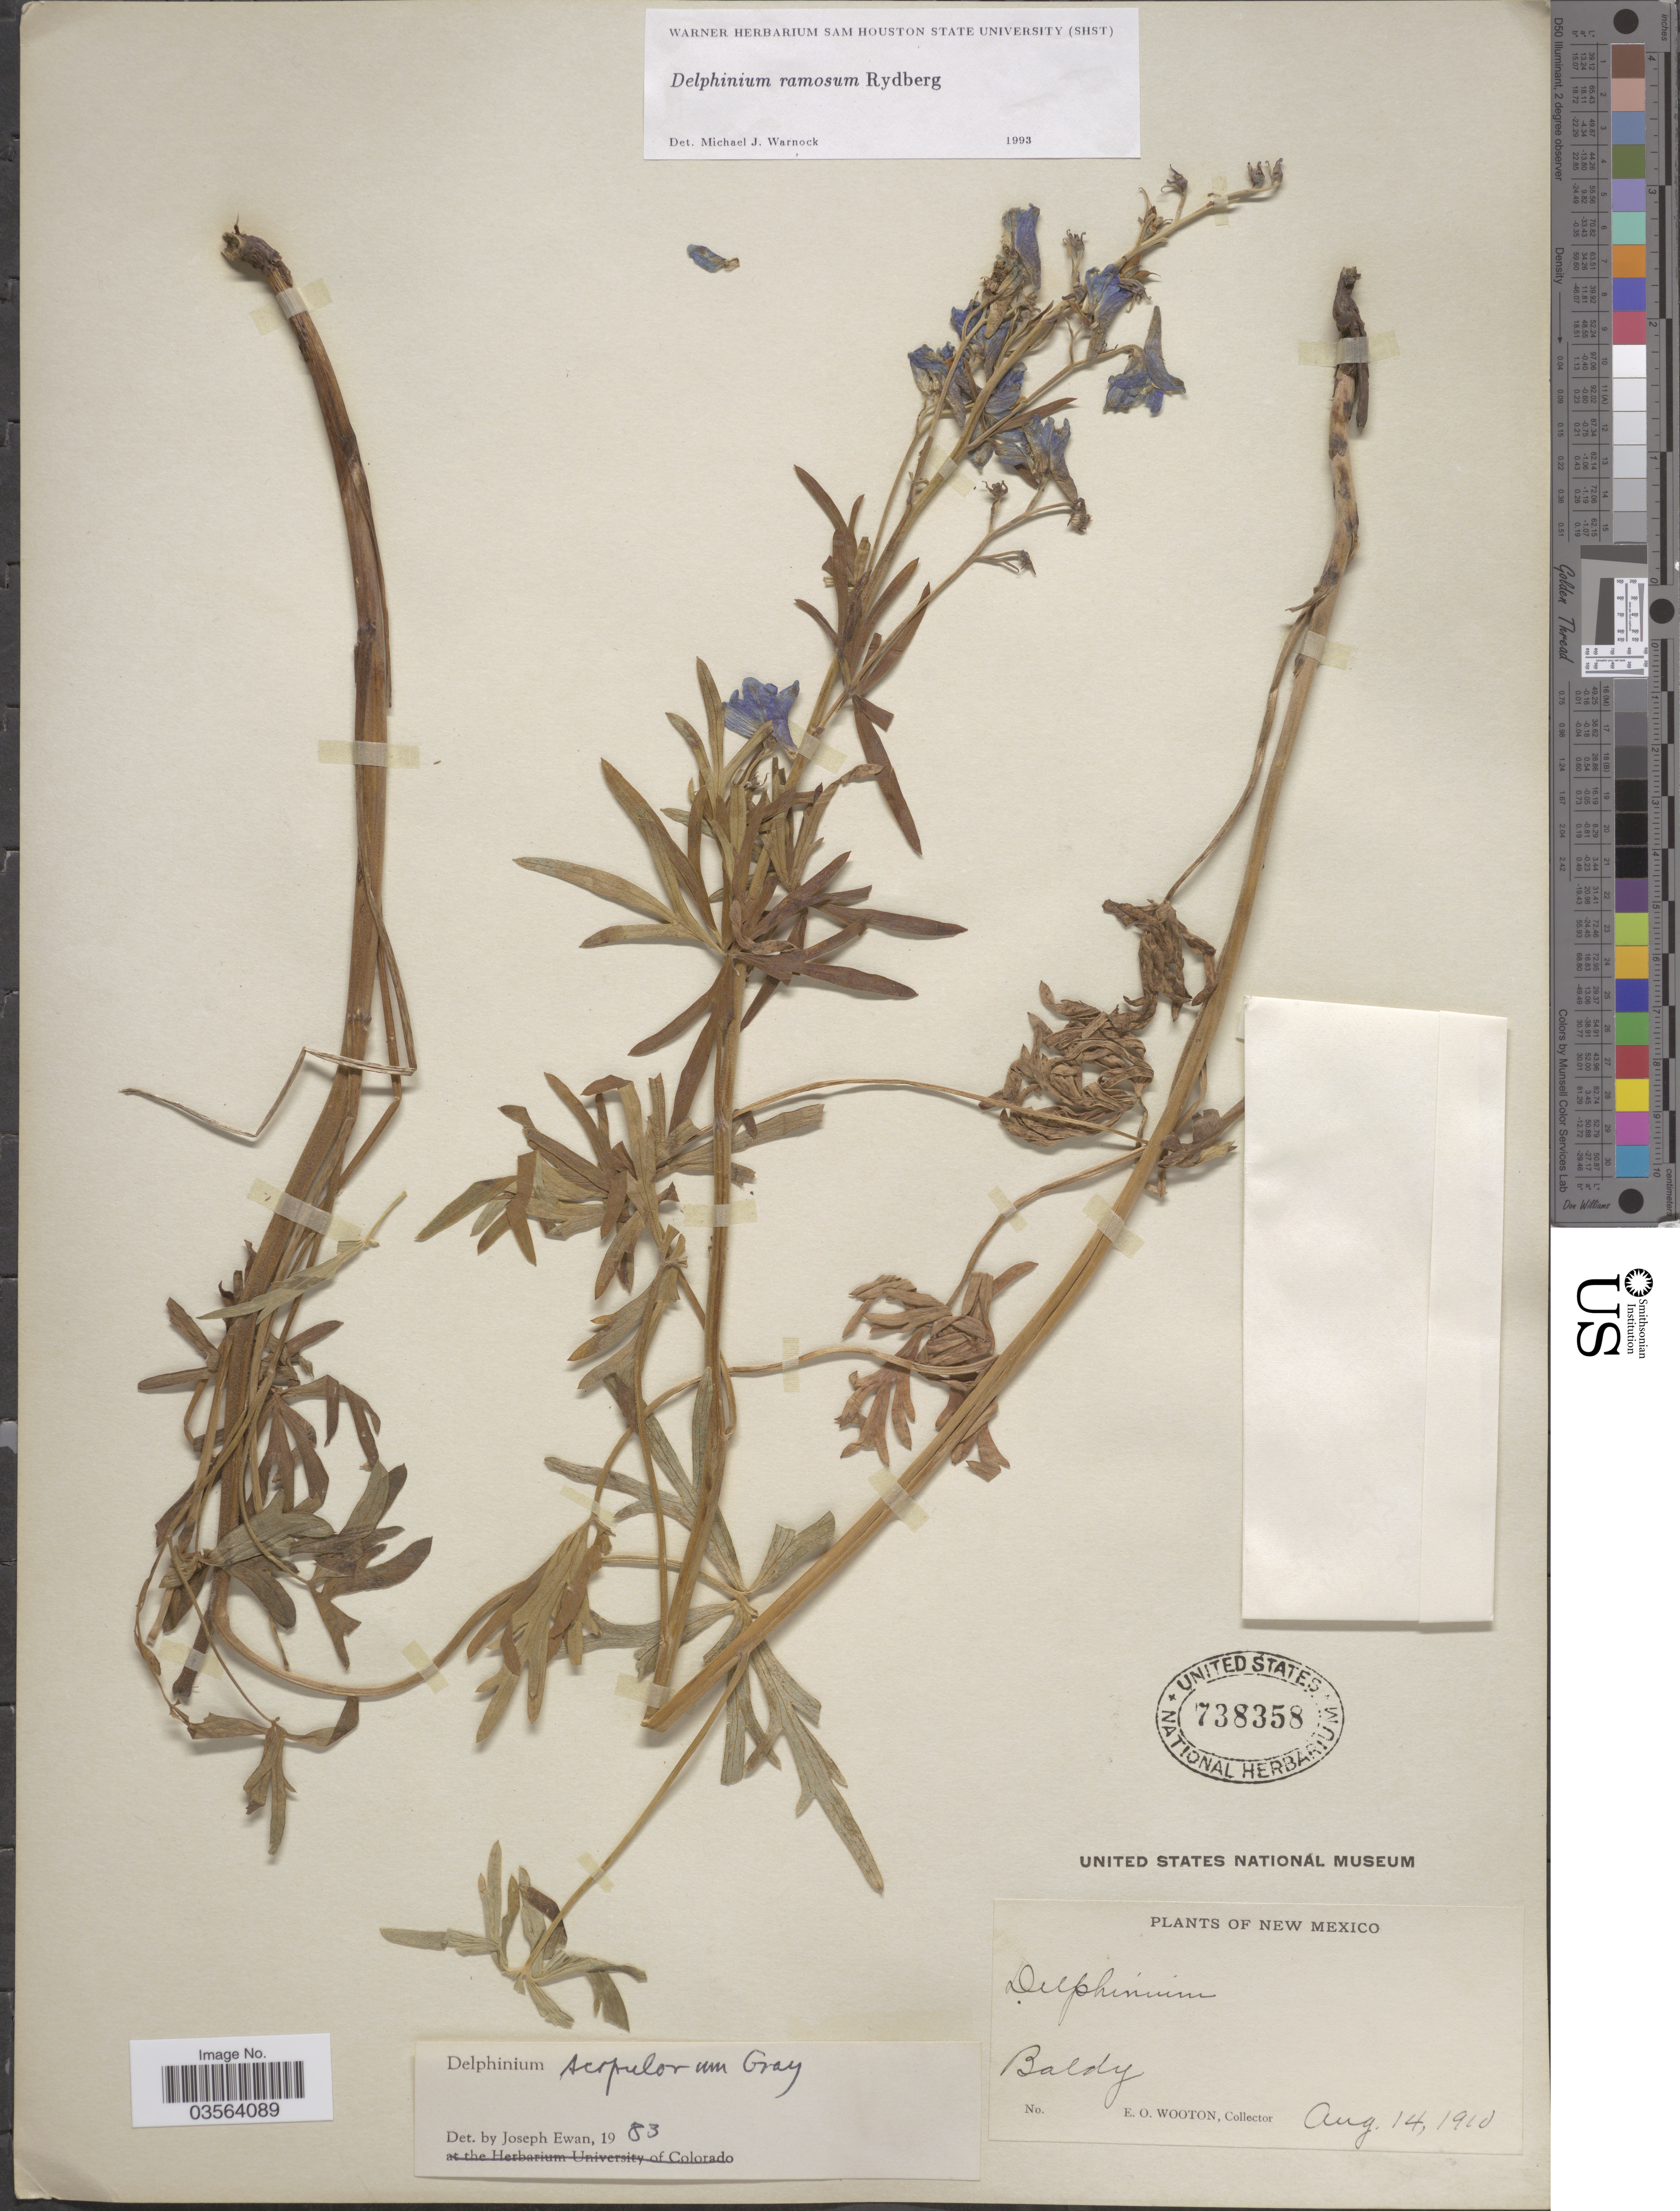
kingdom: Plantae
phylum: Tracheophyta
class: Magnoliopsida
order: Ranunculales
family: Ranunculaceae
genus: Delphinium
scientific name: Delphinium ramosum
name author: Rydb.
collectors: E. O. Wooton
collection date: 1910-08-14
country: United States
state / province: New Mexico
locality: Baldy.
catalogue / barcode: US 738358